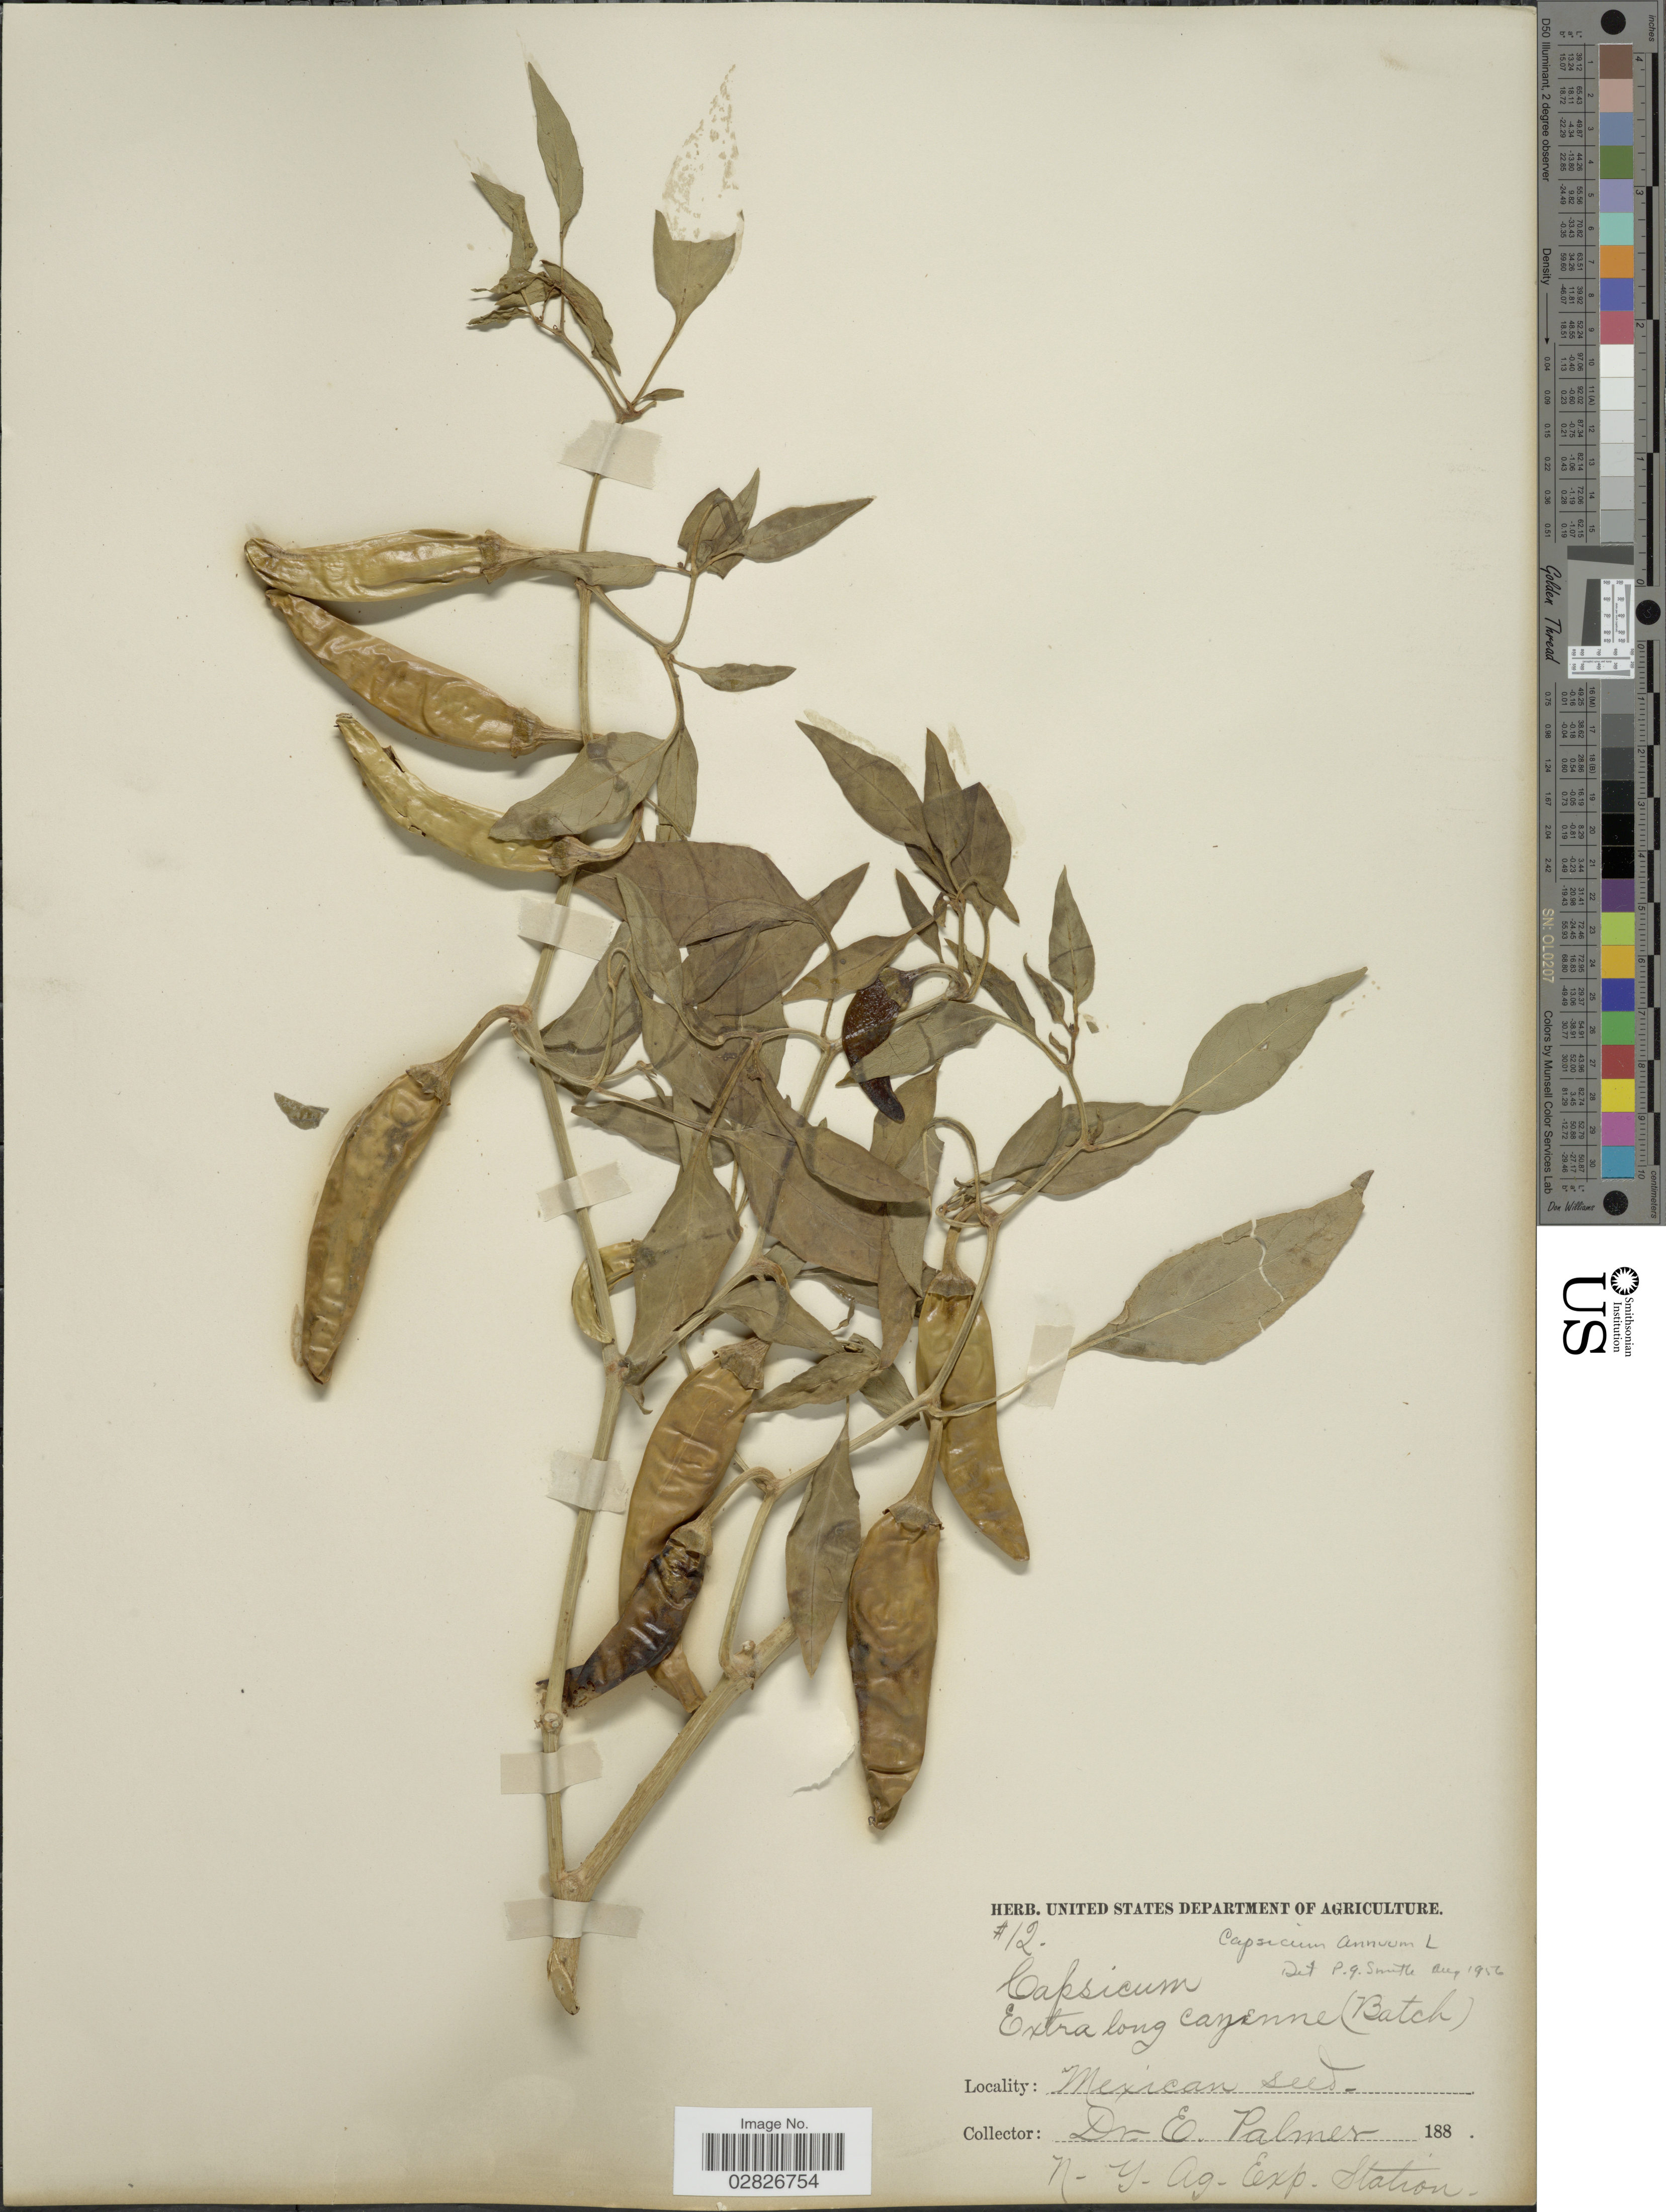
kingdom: Plantae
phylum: Tracheophyta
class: Magnoliopsida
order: Solanales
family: Solanaceae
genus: Capsicum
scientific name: Capsicum sp.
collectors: E. Palmer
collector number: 12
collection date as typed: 188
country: United States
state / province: New York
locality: N.Y. Ag. Exp. Station.